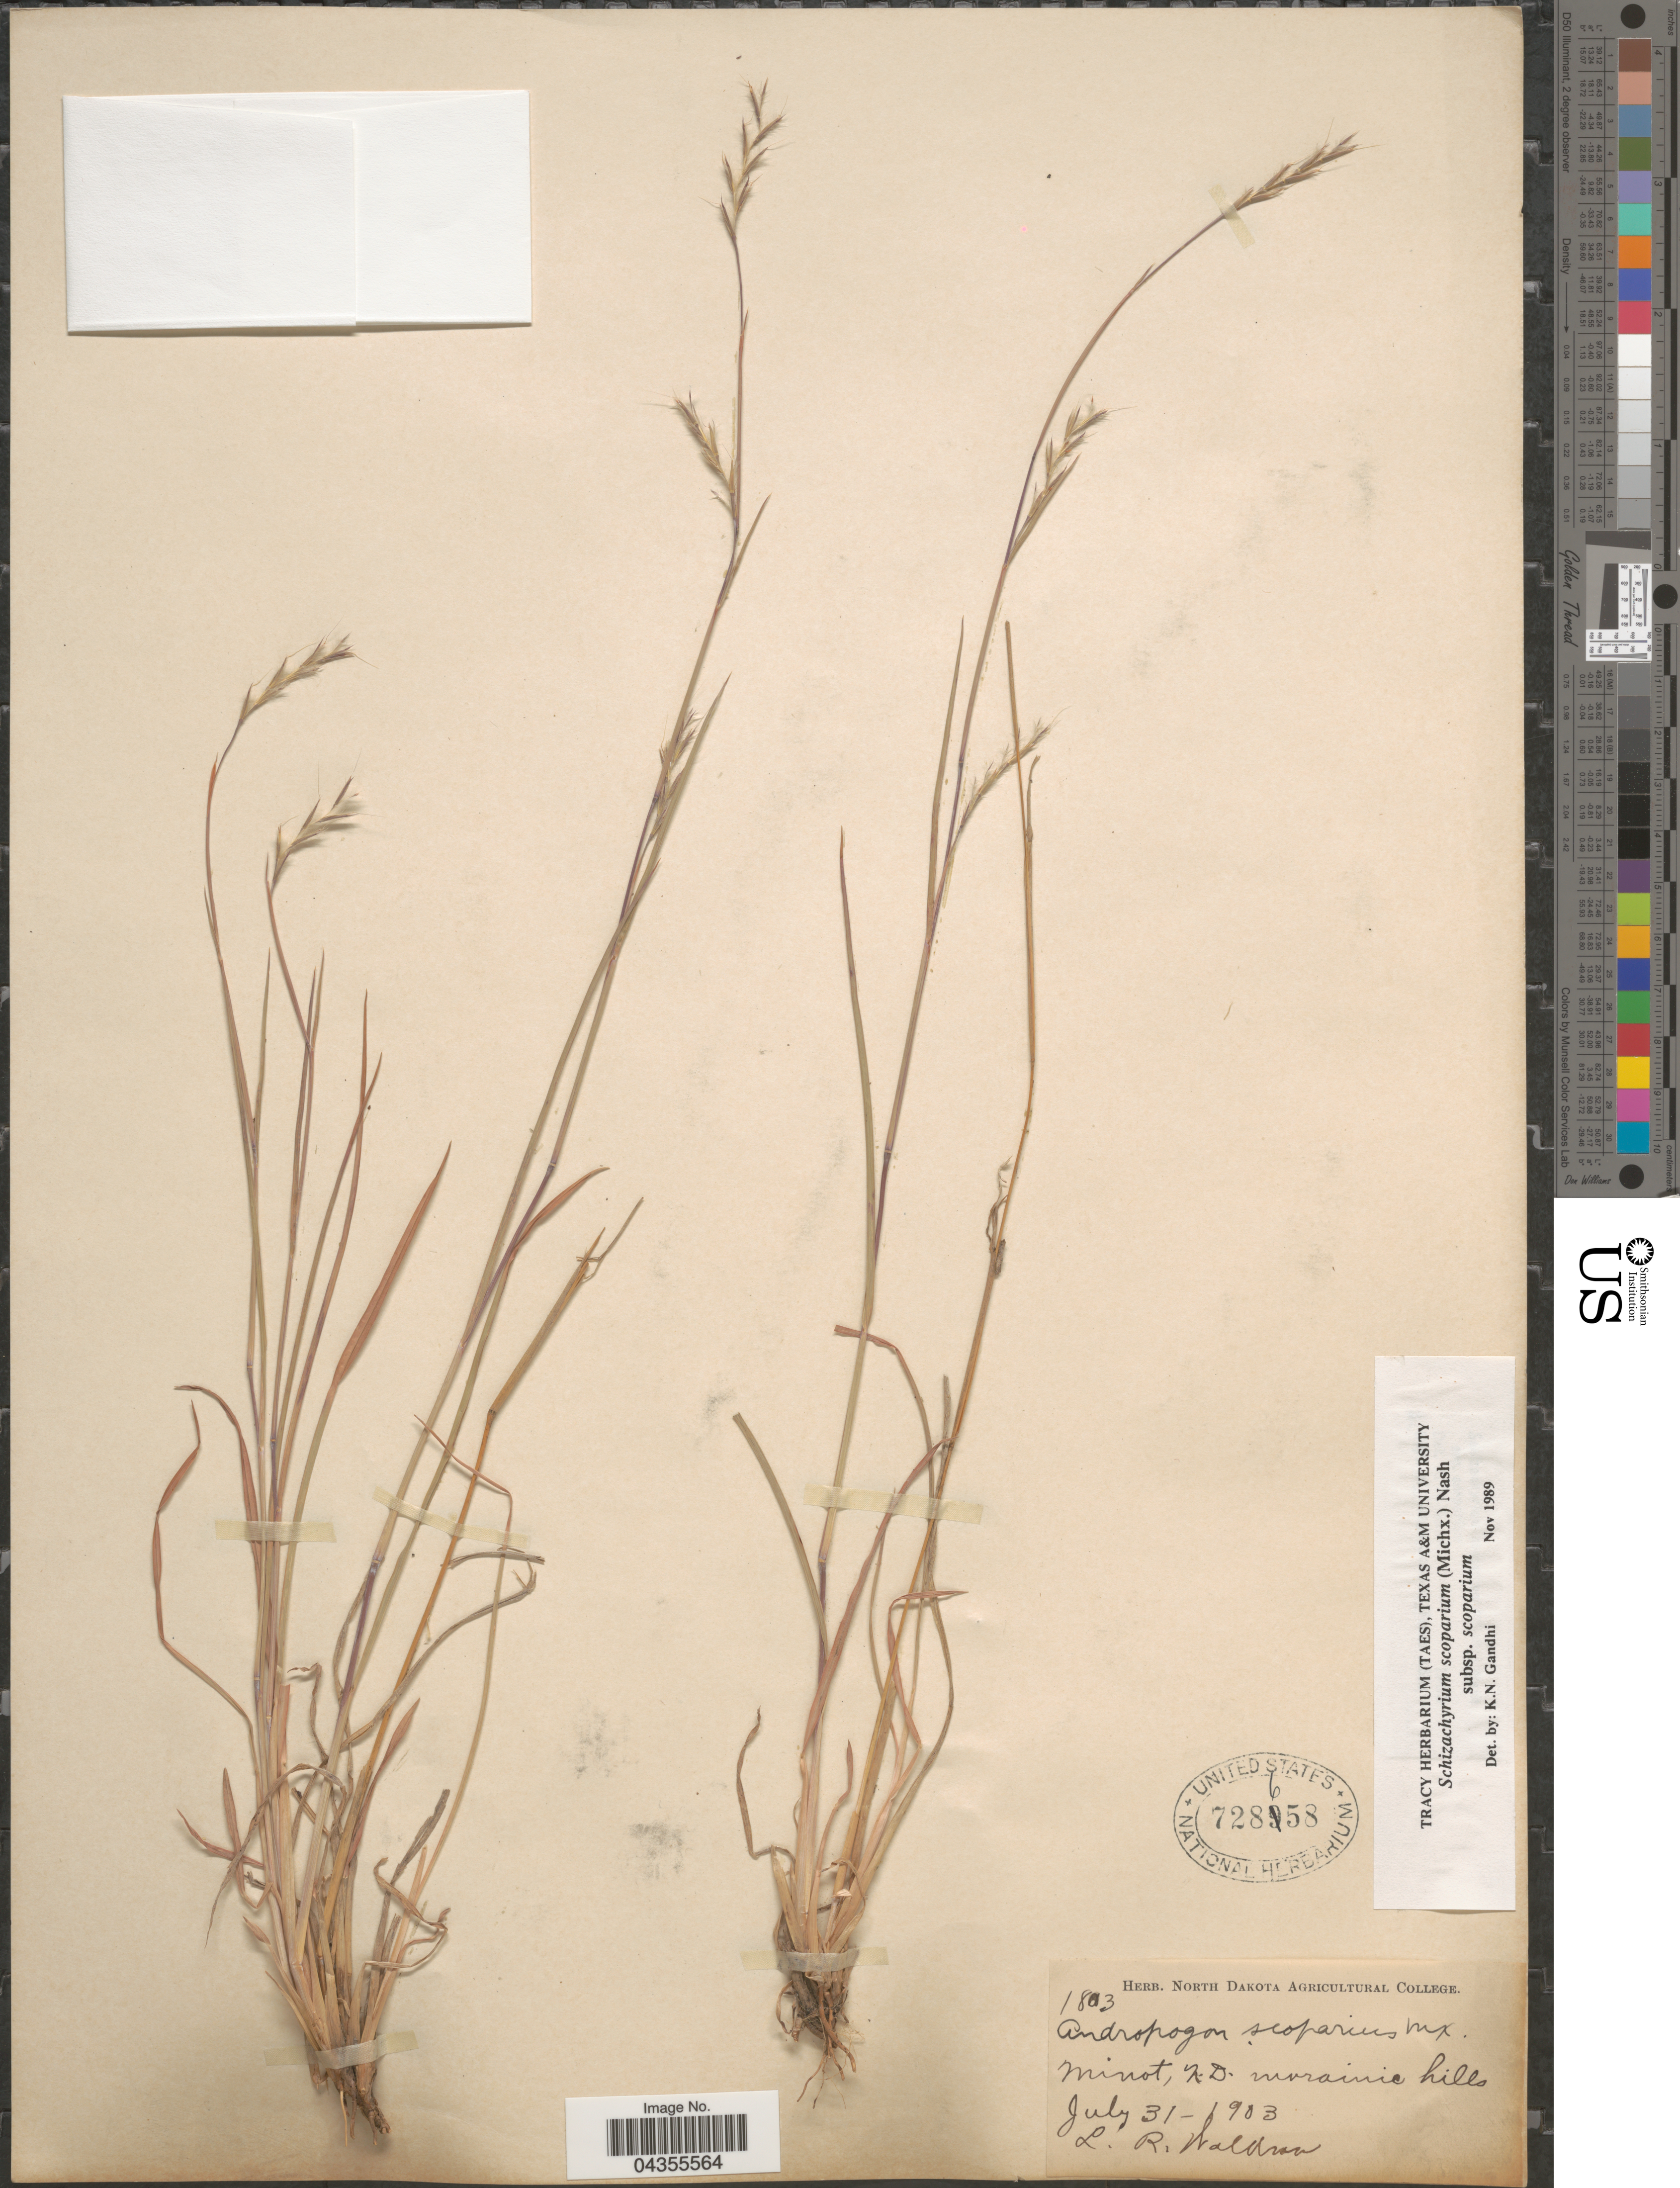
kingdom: Plantae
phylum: Tracheophyta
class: Liliopsida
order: Poales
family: Poaceae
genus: Schizachyrium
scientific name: Schizachyrium scoparium var. scoparium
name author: (Michx.) Nash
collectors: L. Waldron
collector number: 1803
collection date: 1903-07-31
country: United States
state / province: North Dakota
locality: Minot. Morainic hills.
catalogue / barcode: US 728658